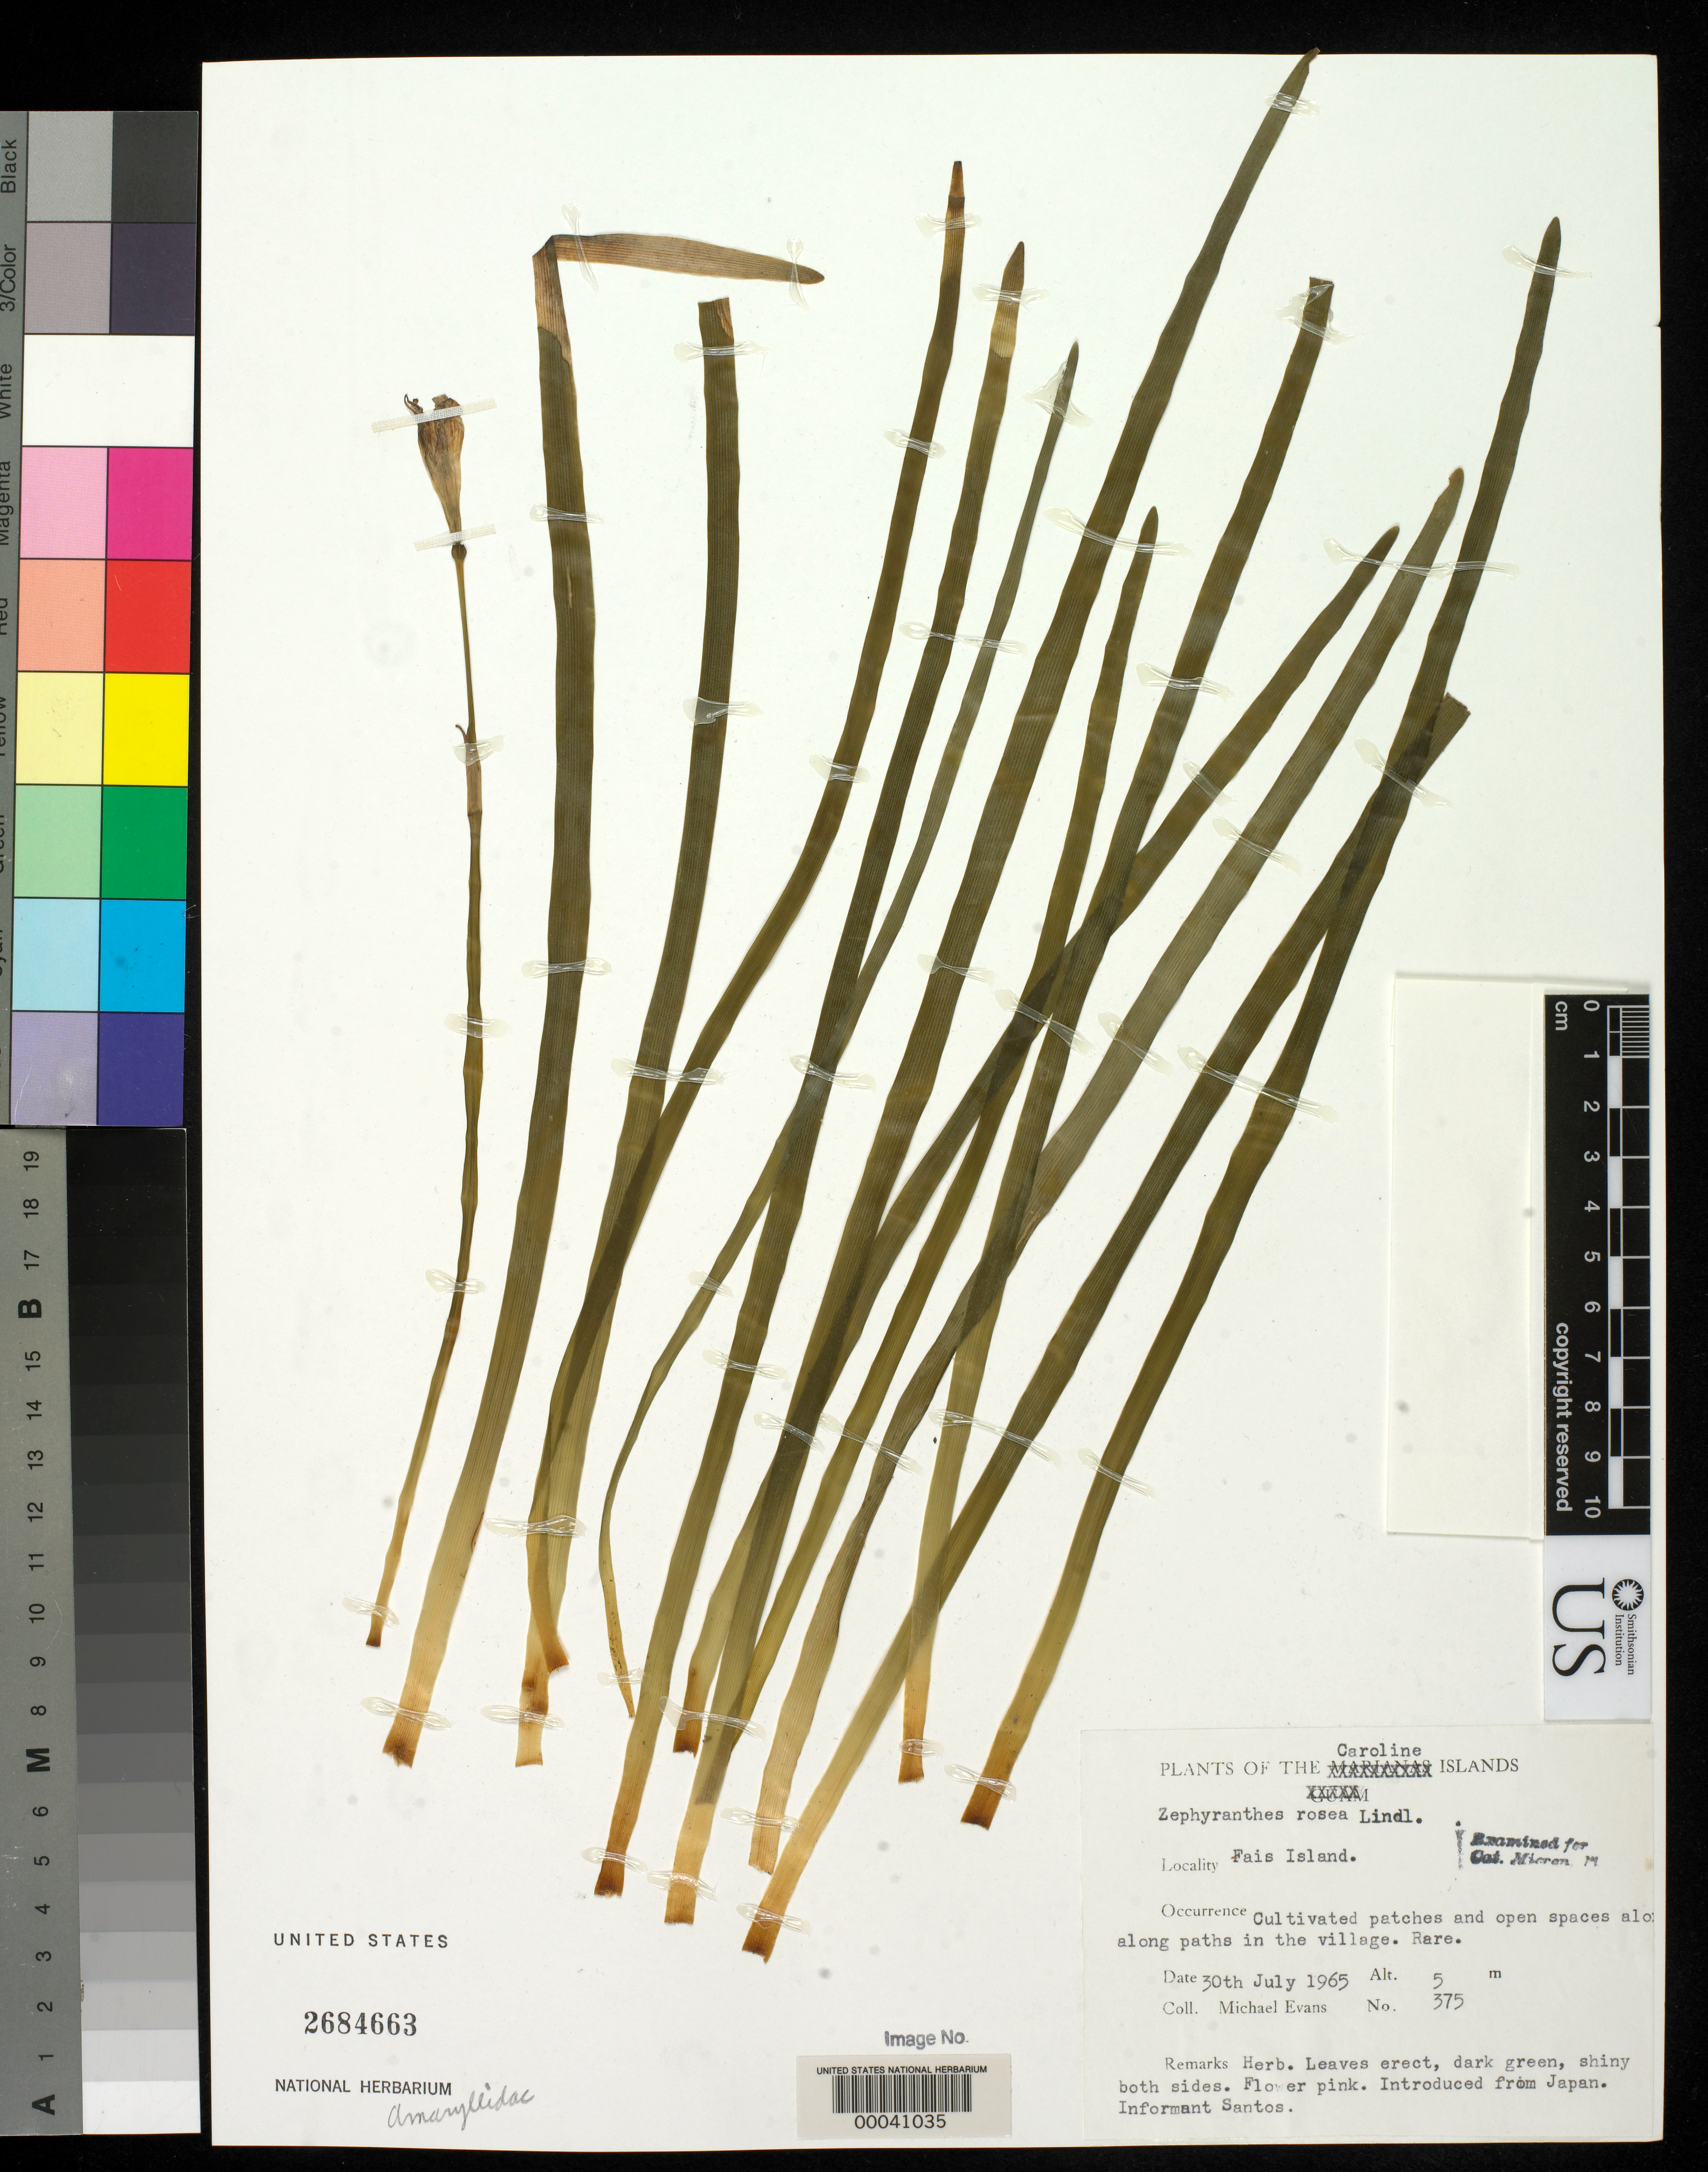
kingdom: Plantae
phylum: Tracheophyta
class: Liliopsida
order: Asparagales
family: Amaryllidaceae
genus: Zephyranthes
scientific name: Zephyranthes rosea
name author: Lindl.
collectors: M. Evans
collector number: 375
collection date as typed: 30 Jul 1965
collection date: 1965-07-30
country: Micronesia, Federated States of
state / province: Yap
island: Fais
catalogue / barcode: US 2684663